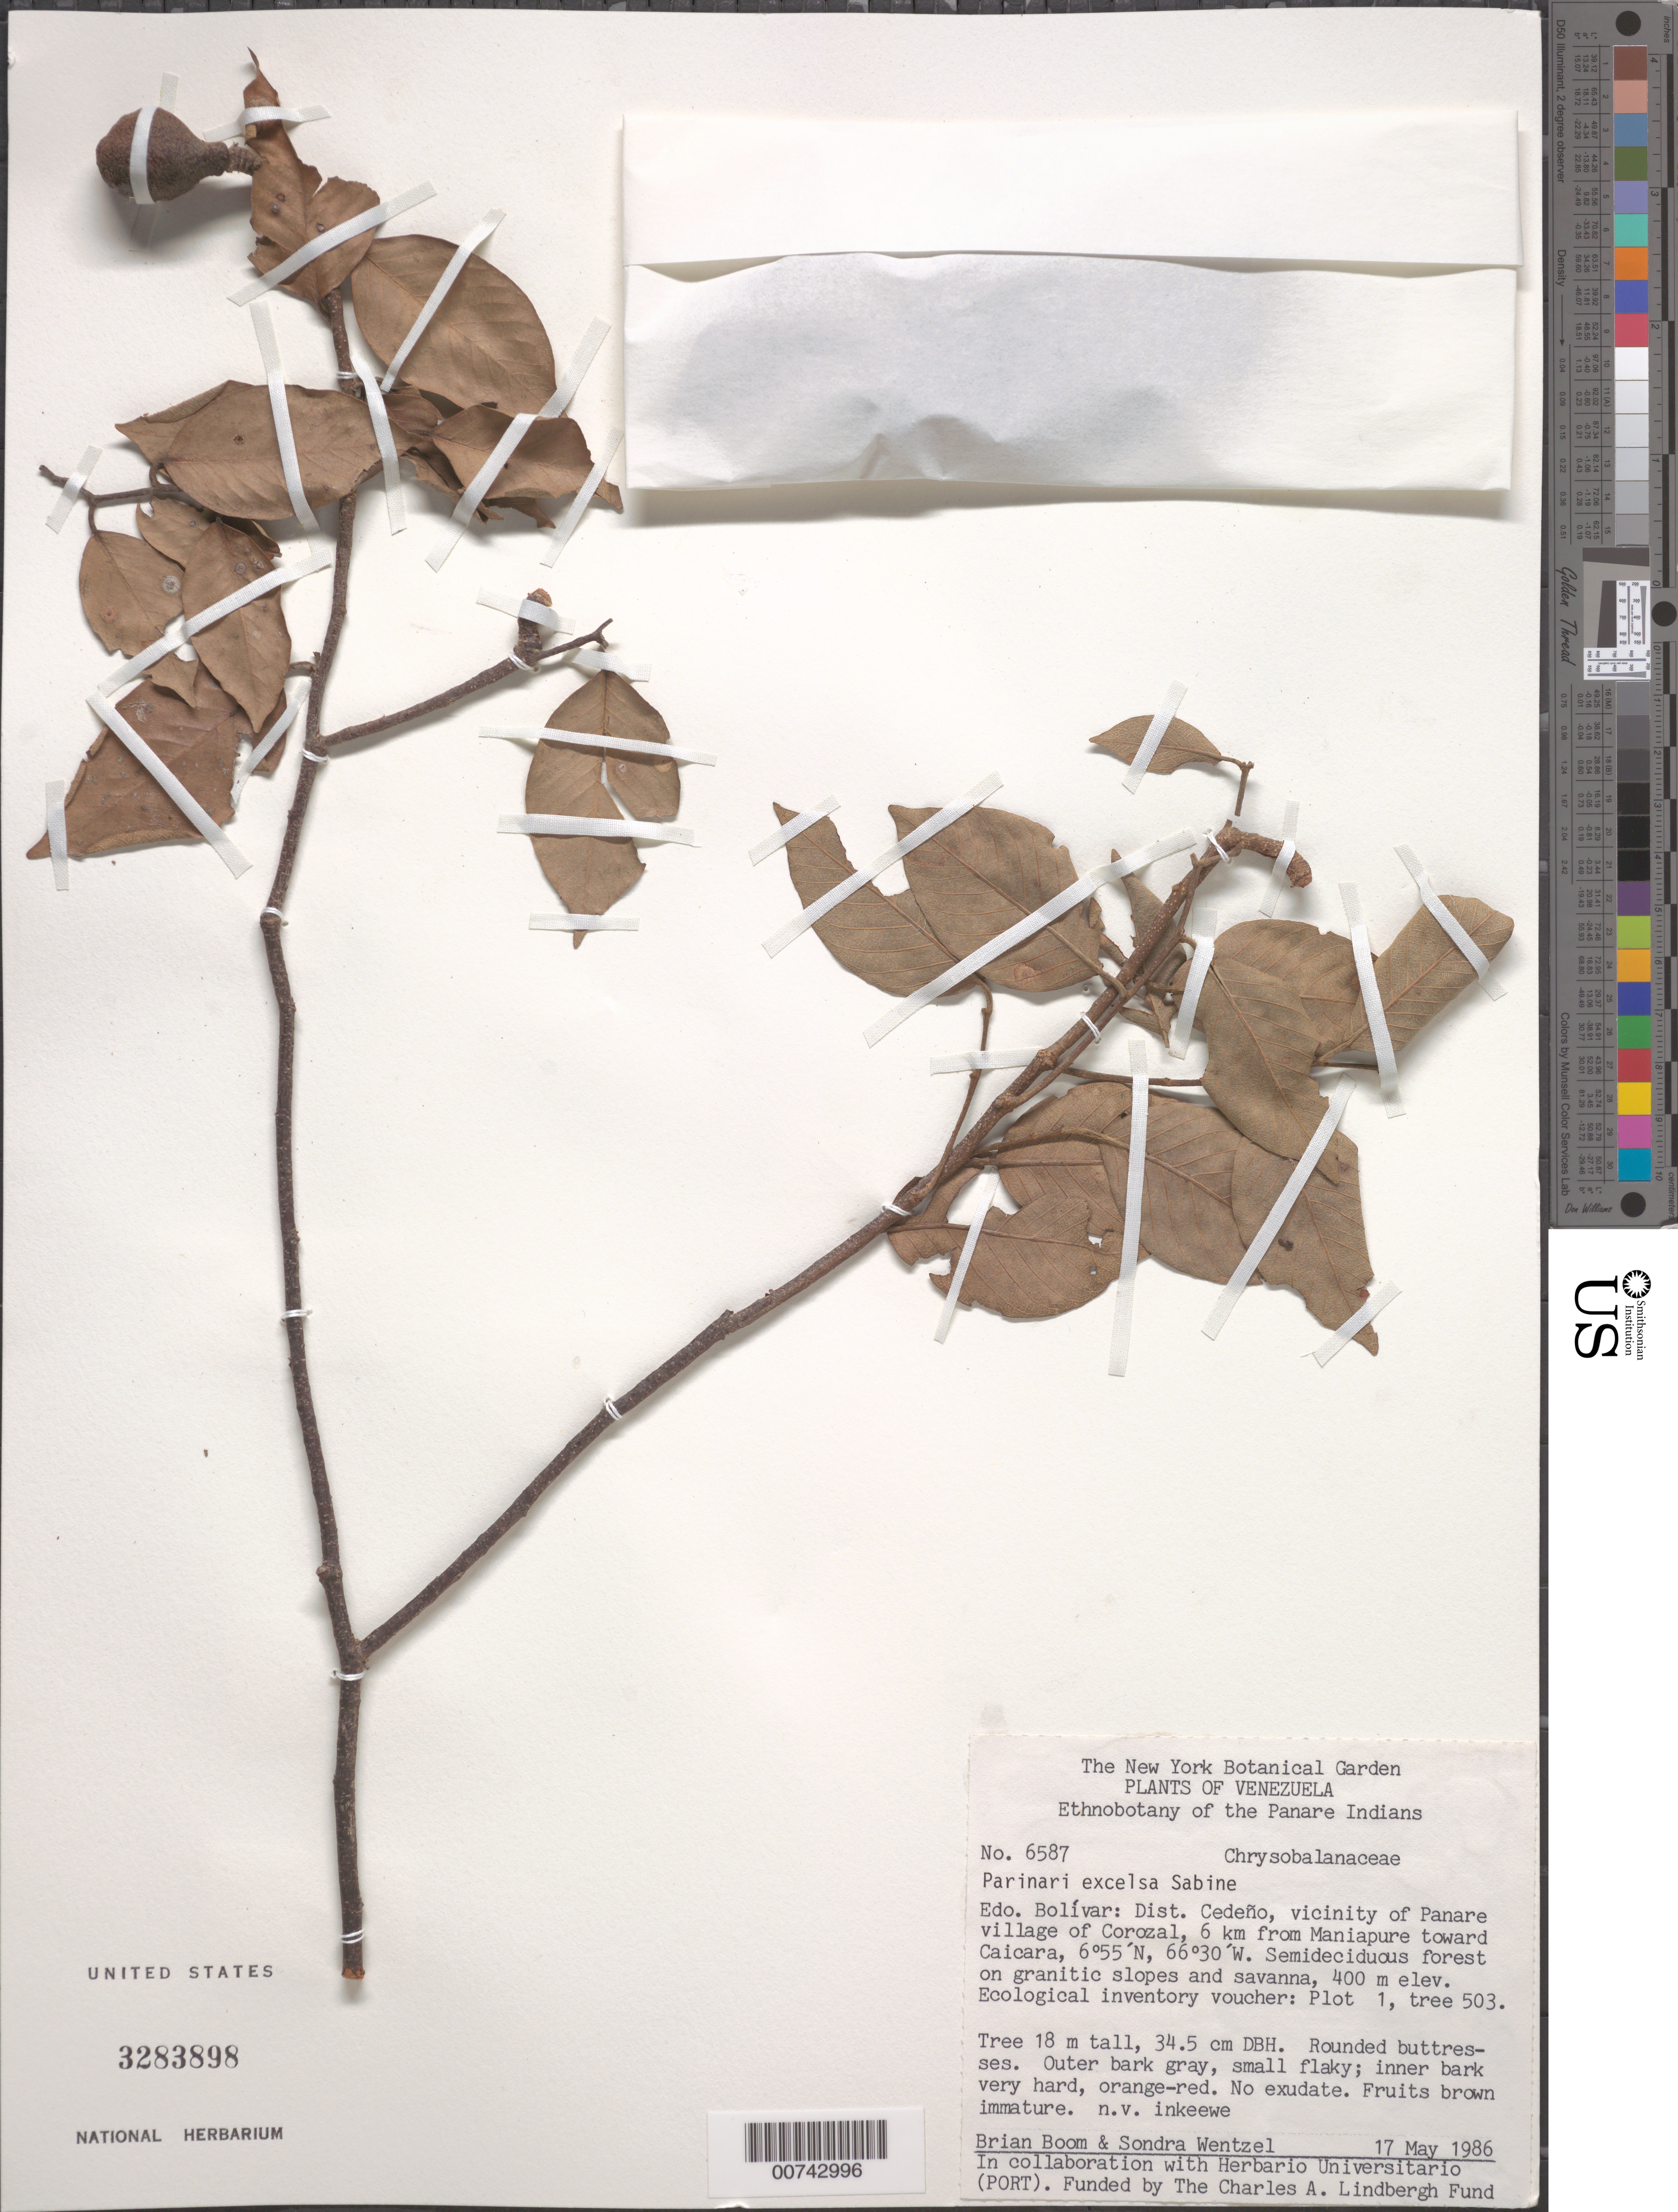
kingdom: Plantae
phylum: Tracheophyta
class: Magnoliopsida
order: Malpighiales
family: Chrysobalanaceae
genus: Parinari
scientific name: Parinari excelsa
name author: Sabine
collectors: B. M. Boom & S. Wentzel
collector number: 6587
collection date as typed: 17-May-86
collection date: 1986-05-17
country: Venezuela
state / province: Bolívar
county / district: Cedeño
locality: Panare village of Corozal, vic., 6 km from Maniapure toward Caicara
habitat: Semideciduous forest on granitic slopes and savanna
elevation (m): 40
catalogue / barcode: US 3283898